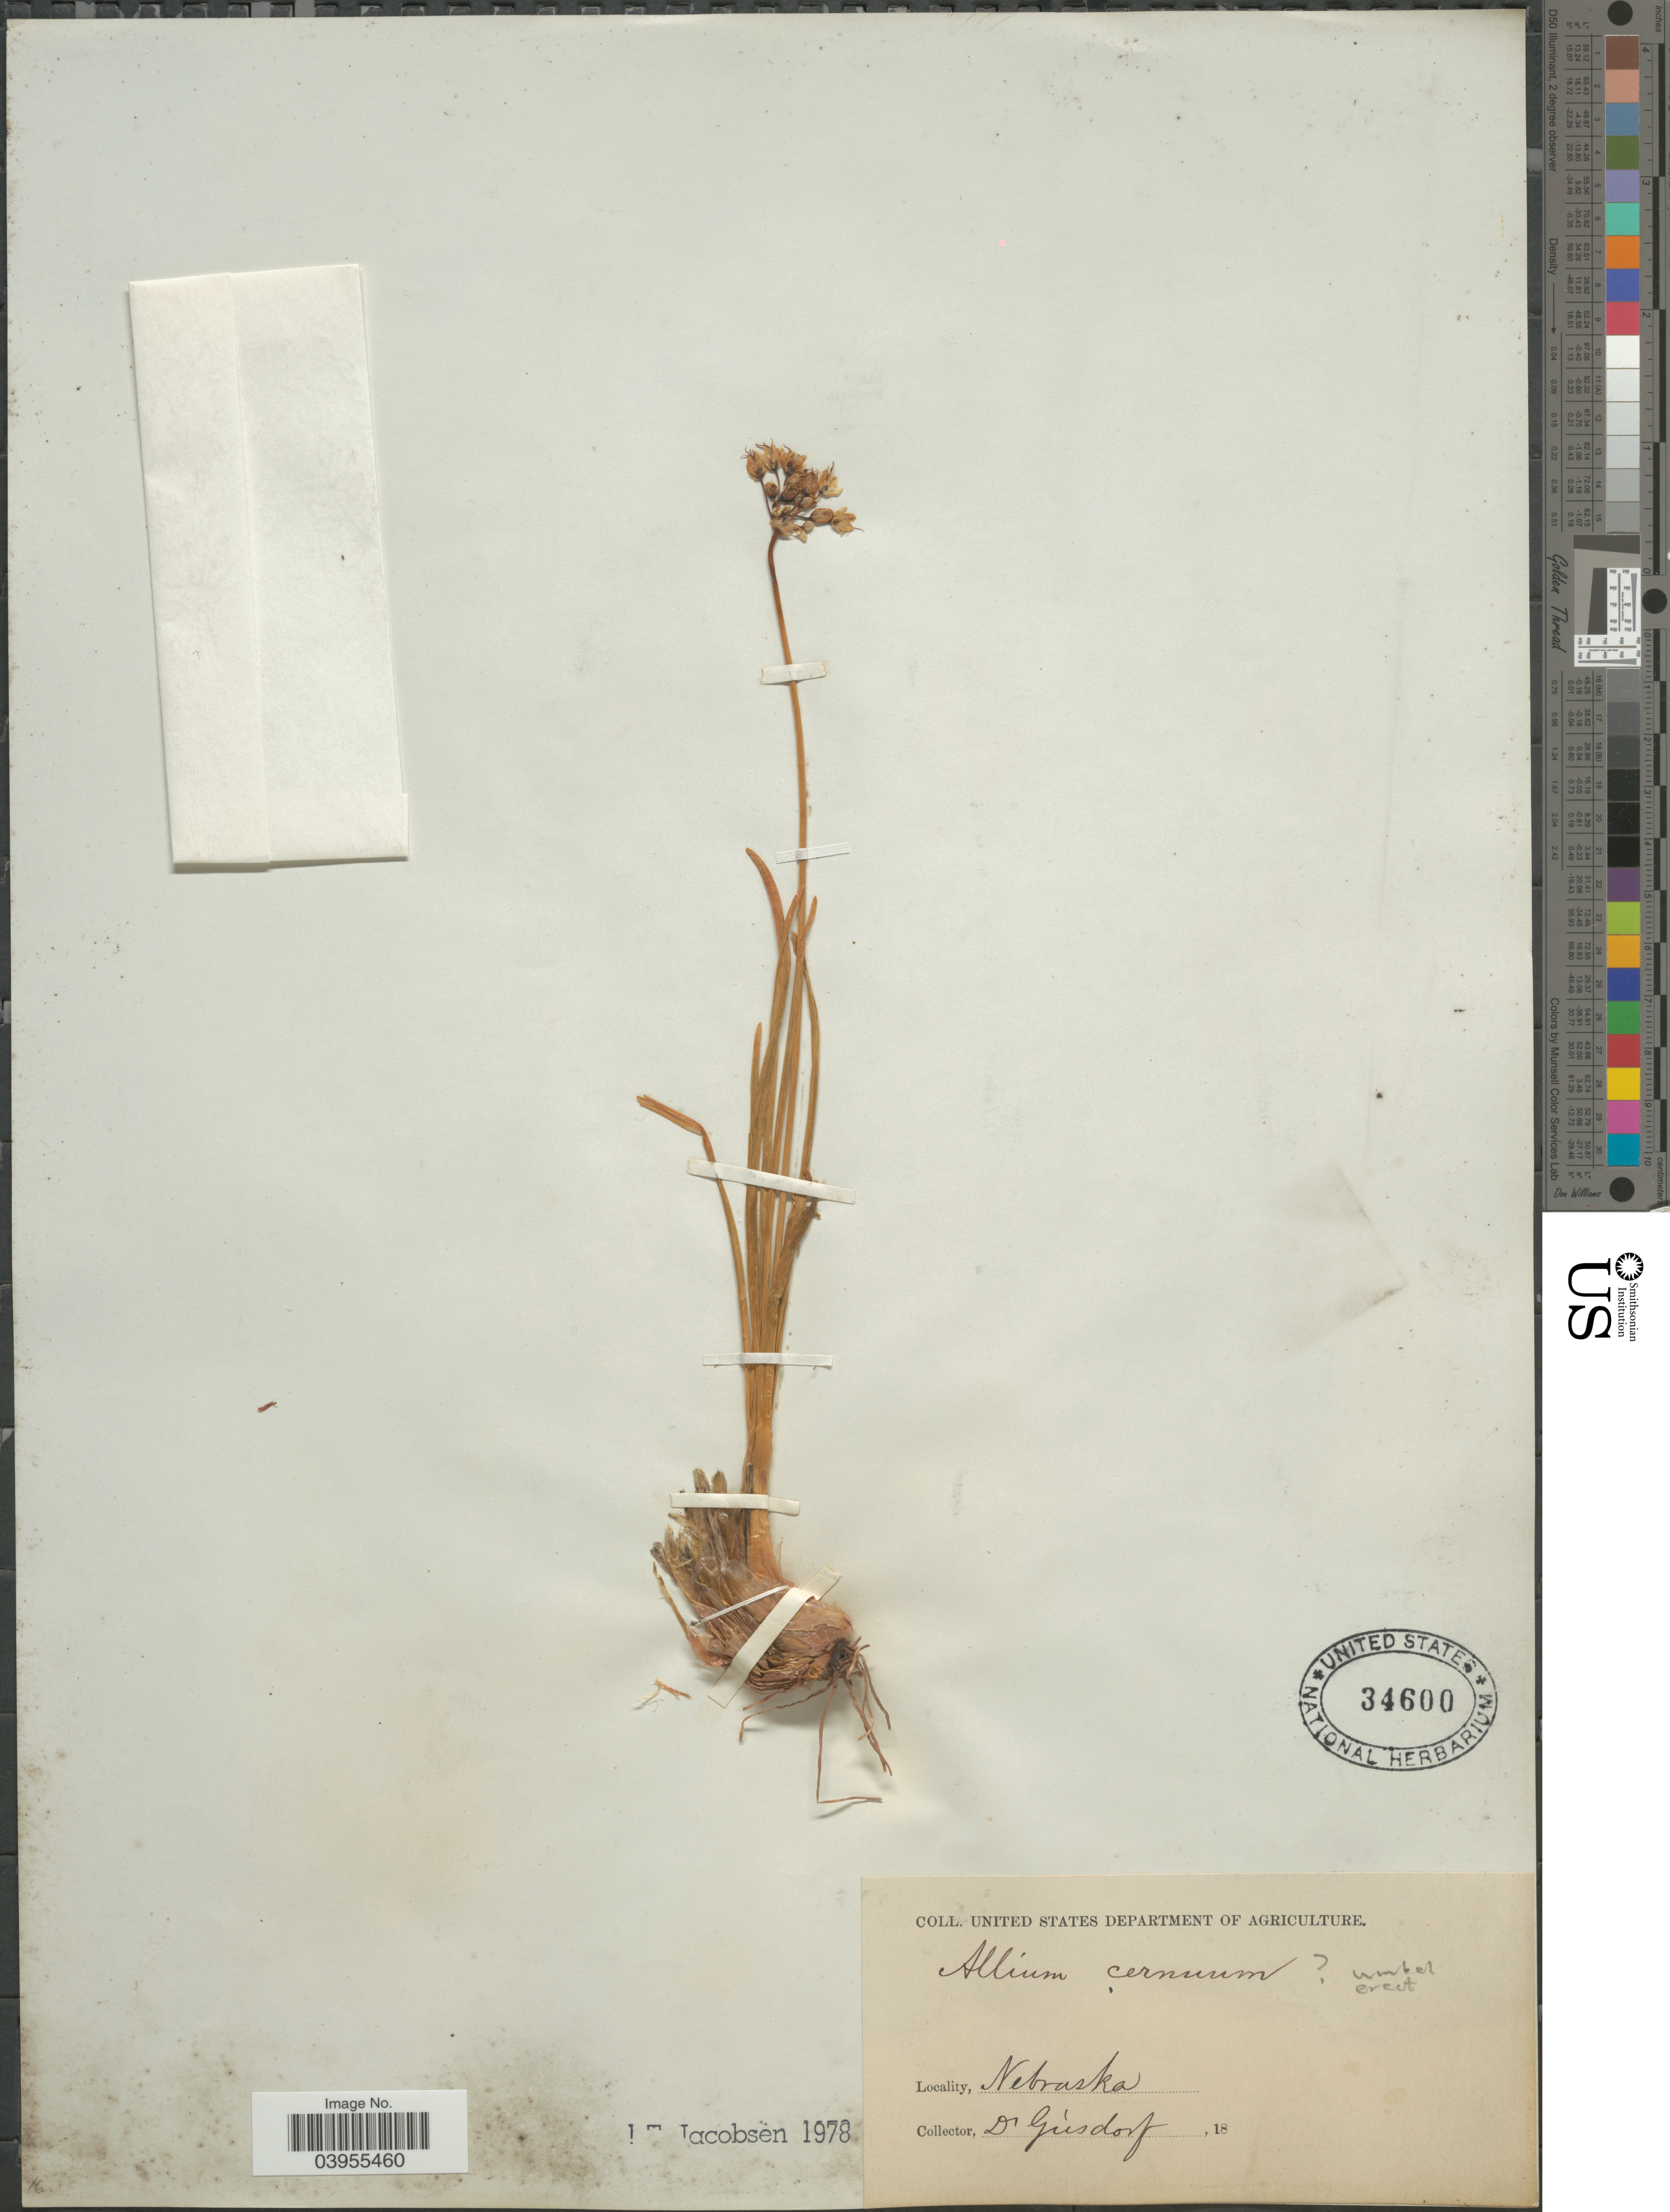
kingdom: Plantae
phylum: Tracheophyta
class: Liliopsida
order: Asparagales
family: Amaryllidaceae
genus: Allium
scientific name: Allium cernuum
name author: Roth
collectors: Geisdorf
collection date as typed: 18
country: United States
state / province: Nebraska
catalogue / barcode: US 34600